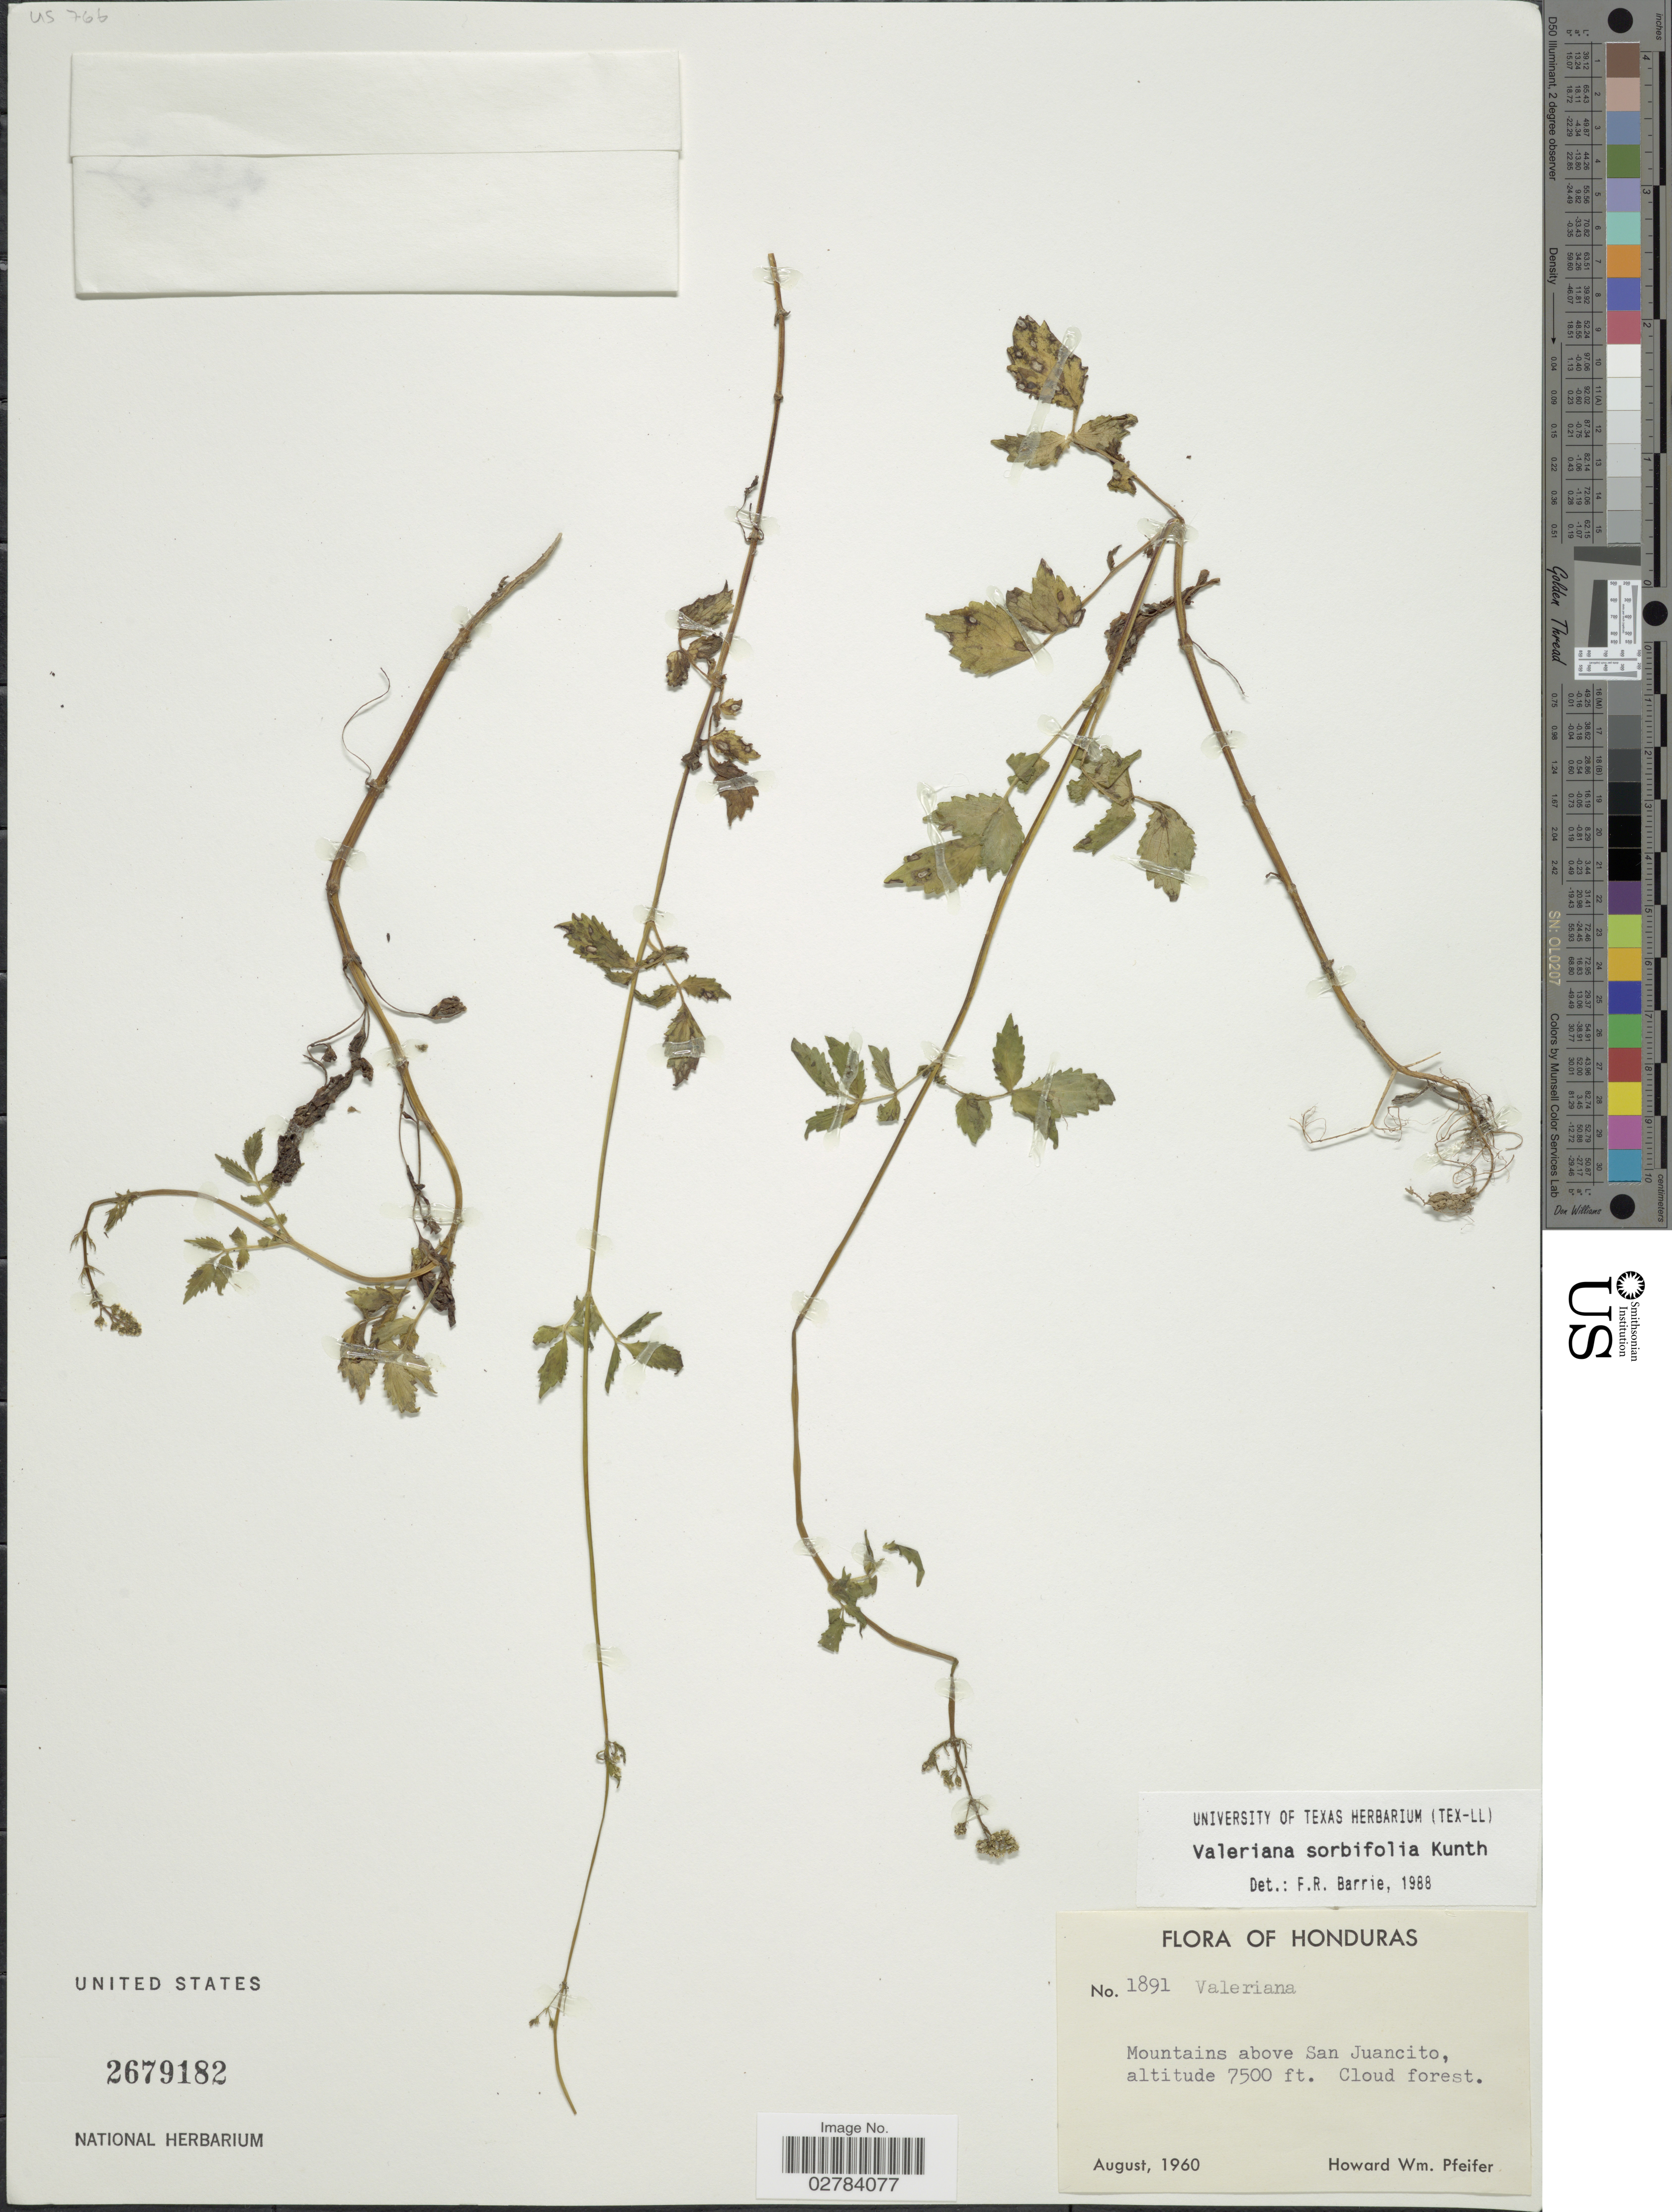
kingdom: Plantae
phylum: Tracheophyta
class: Magnoliopsida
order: Dipsacales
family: Caprifoliaceae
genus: Valeriana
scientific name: Valeriana sorbifolia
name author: Kunth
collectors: H. W. Pfeifer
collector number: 1891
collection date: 1960-08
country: Honduras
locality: Mountains above San Juancito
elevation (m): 2286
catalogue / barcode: US 2679182